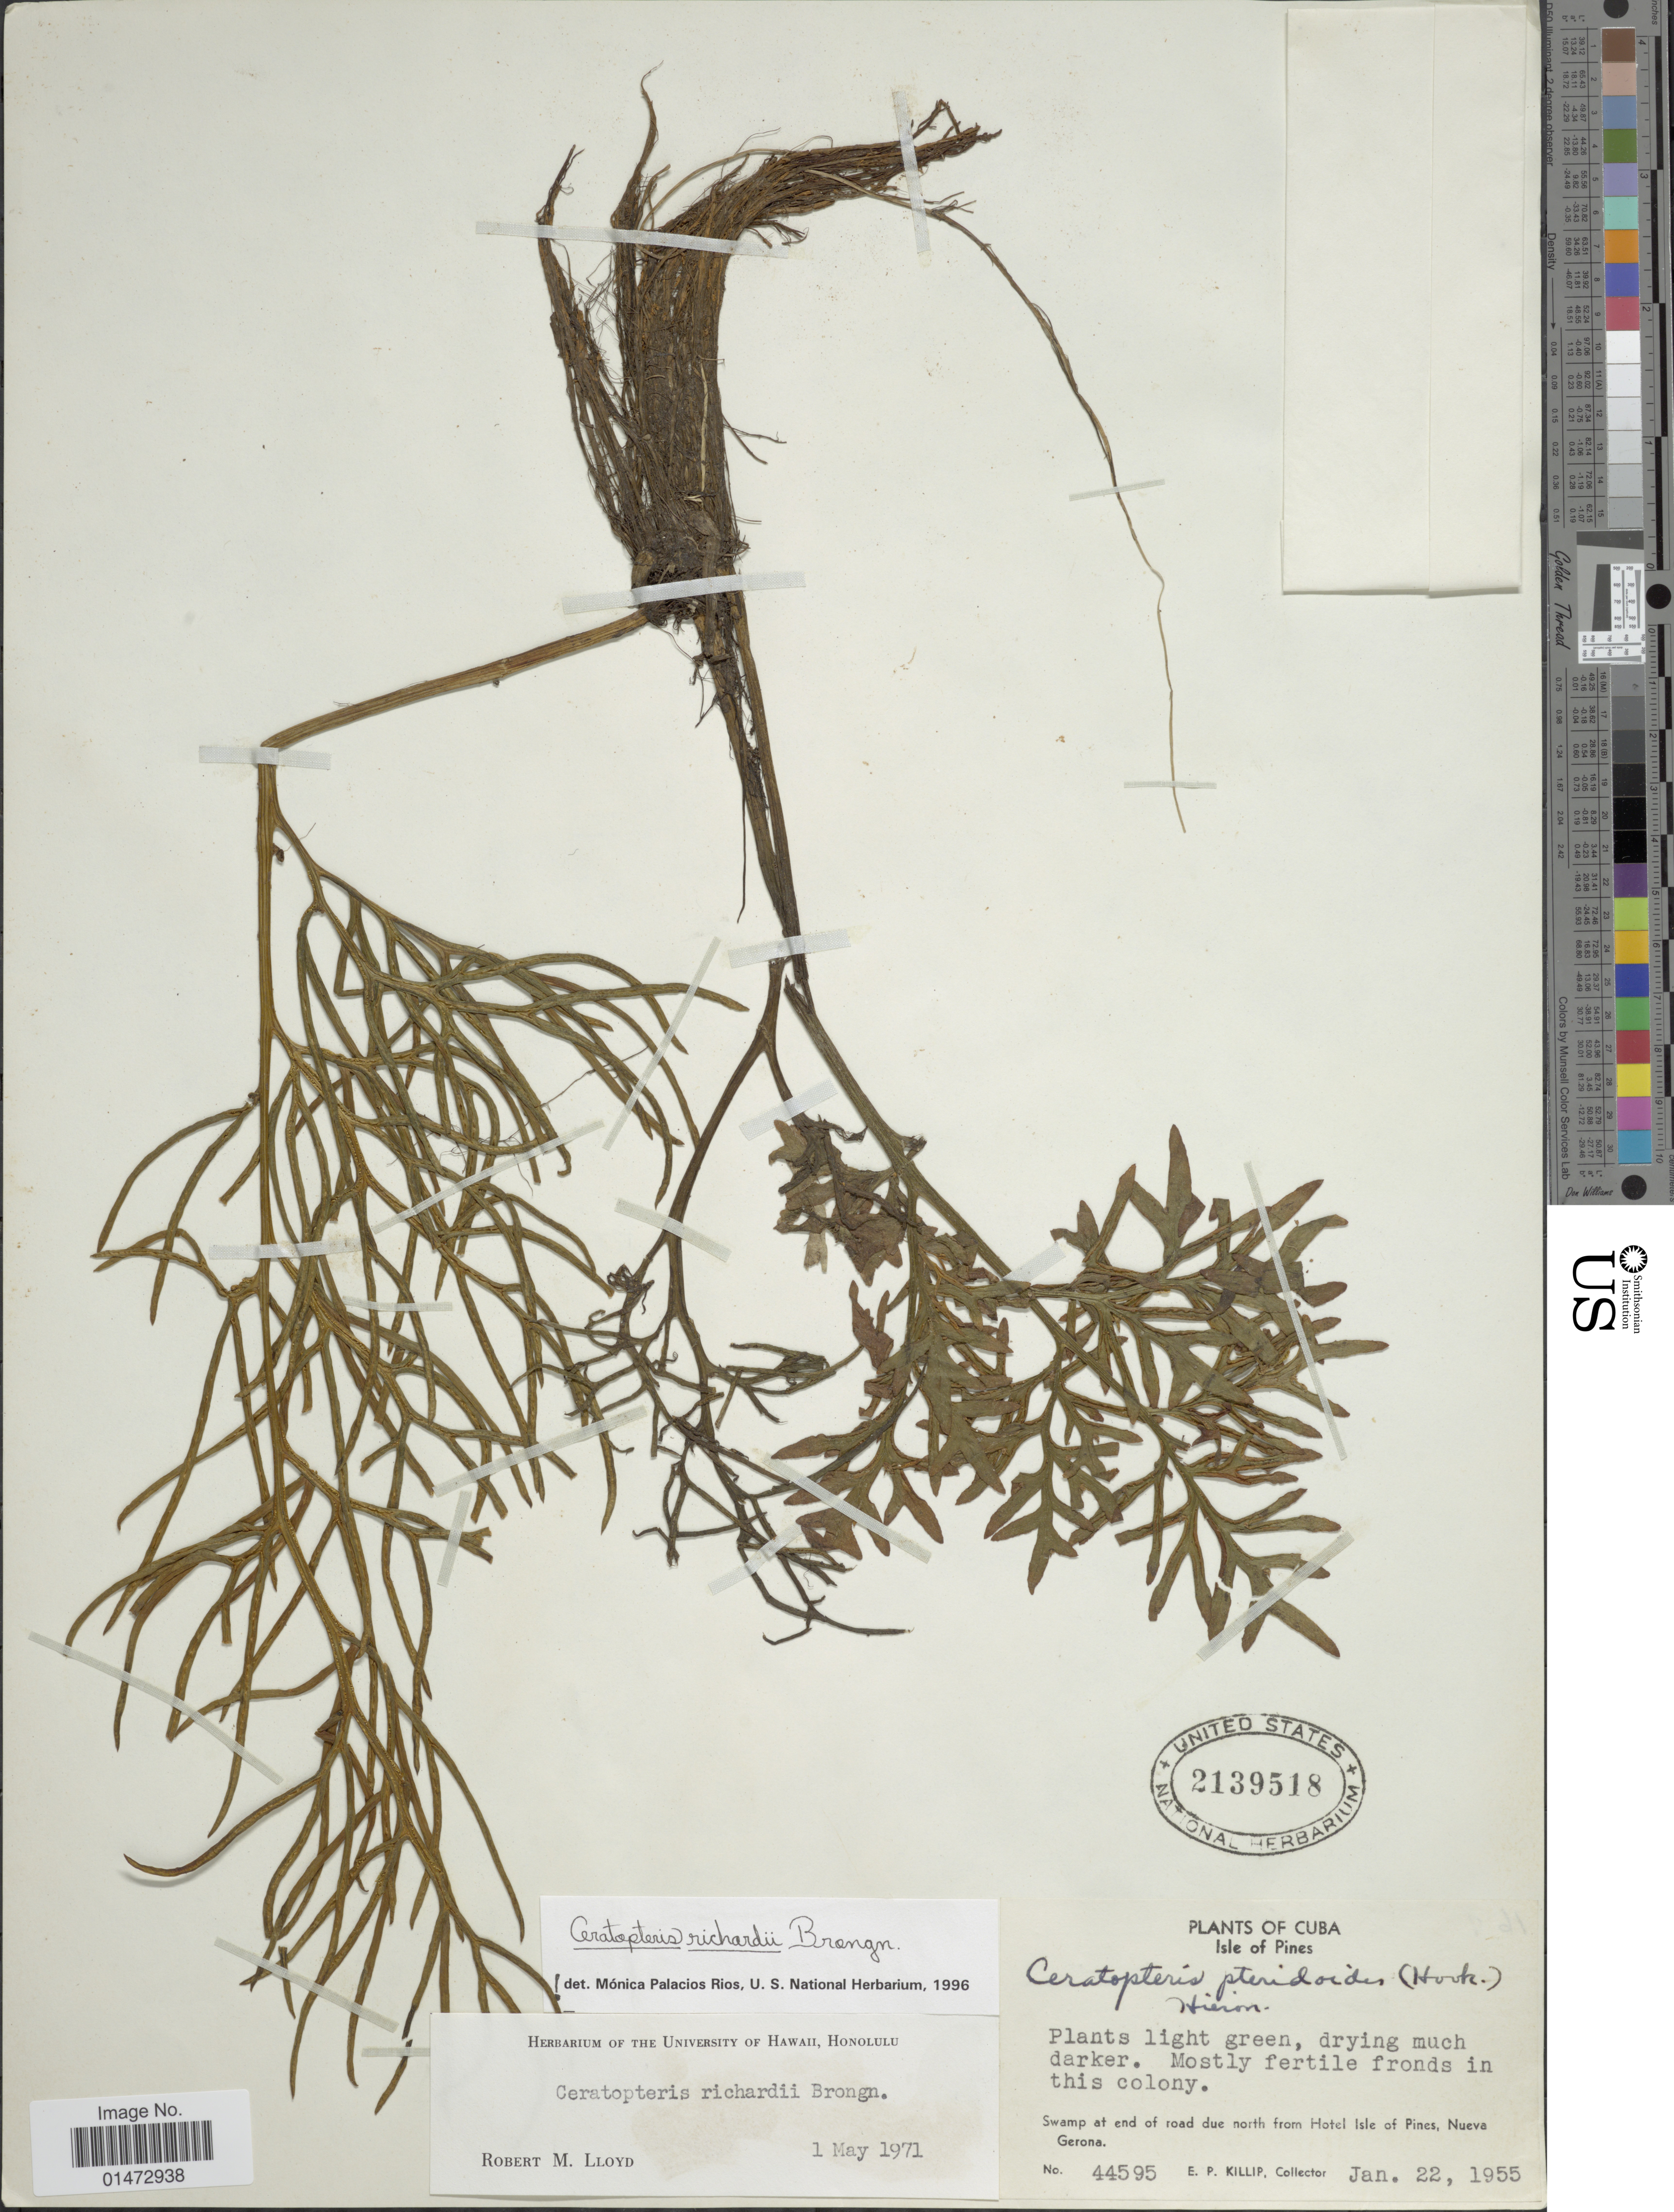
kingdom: Plantae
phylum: Tracheophyta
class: Polypodiopsida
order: Polypodiales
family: Pteridaceae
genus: Ceratopteris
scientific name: Ceratopteris richardii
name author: Brongn.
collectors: E. P. Killip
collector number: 44595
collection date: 1955-01-22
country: Cuba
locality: Swamp at end of road due north from Hotel Isle de Pines, Nueva Gerona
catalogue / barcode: US 2139518